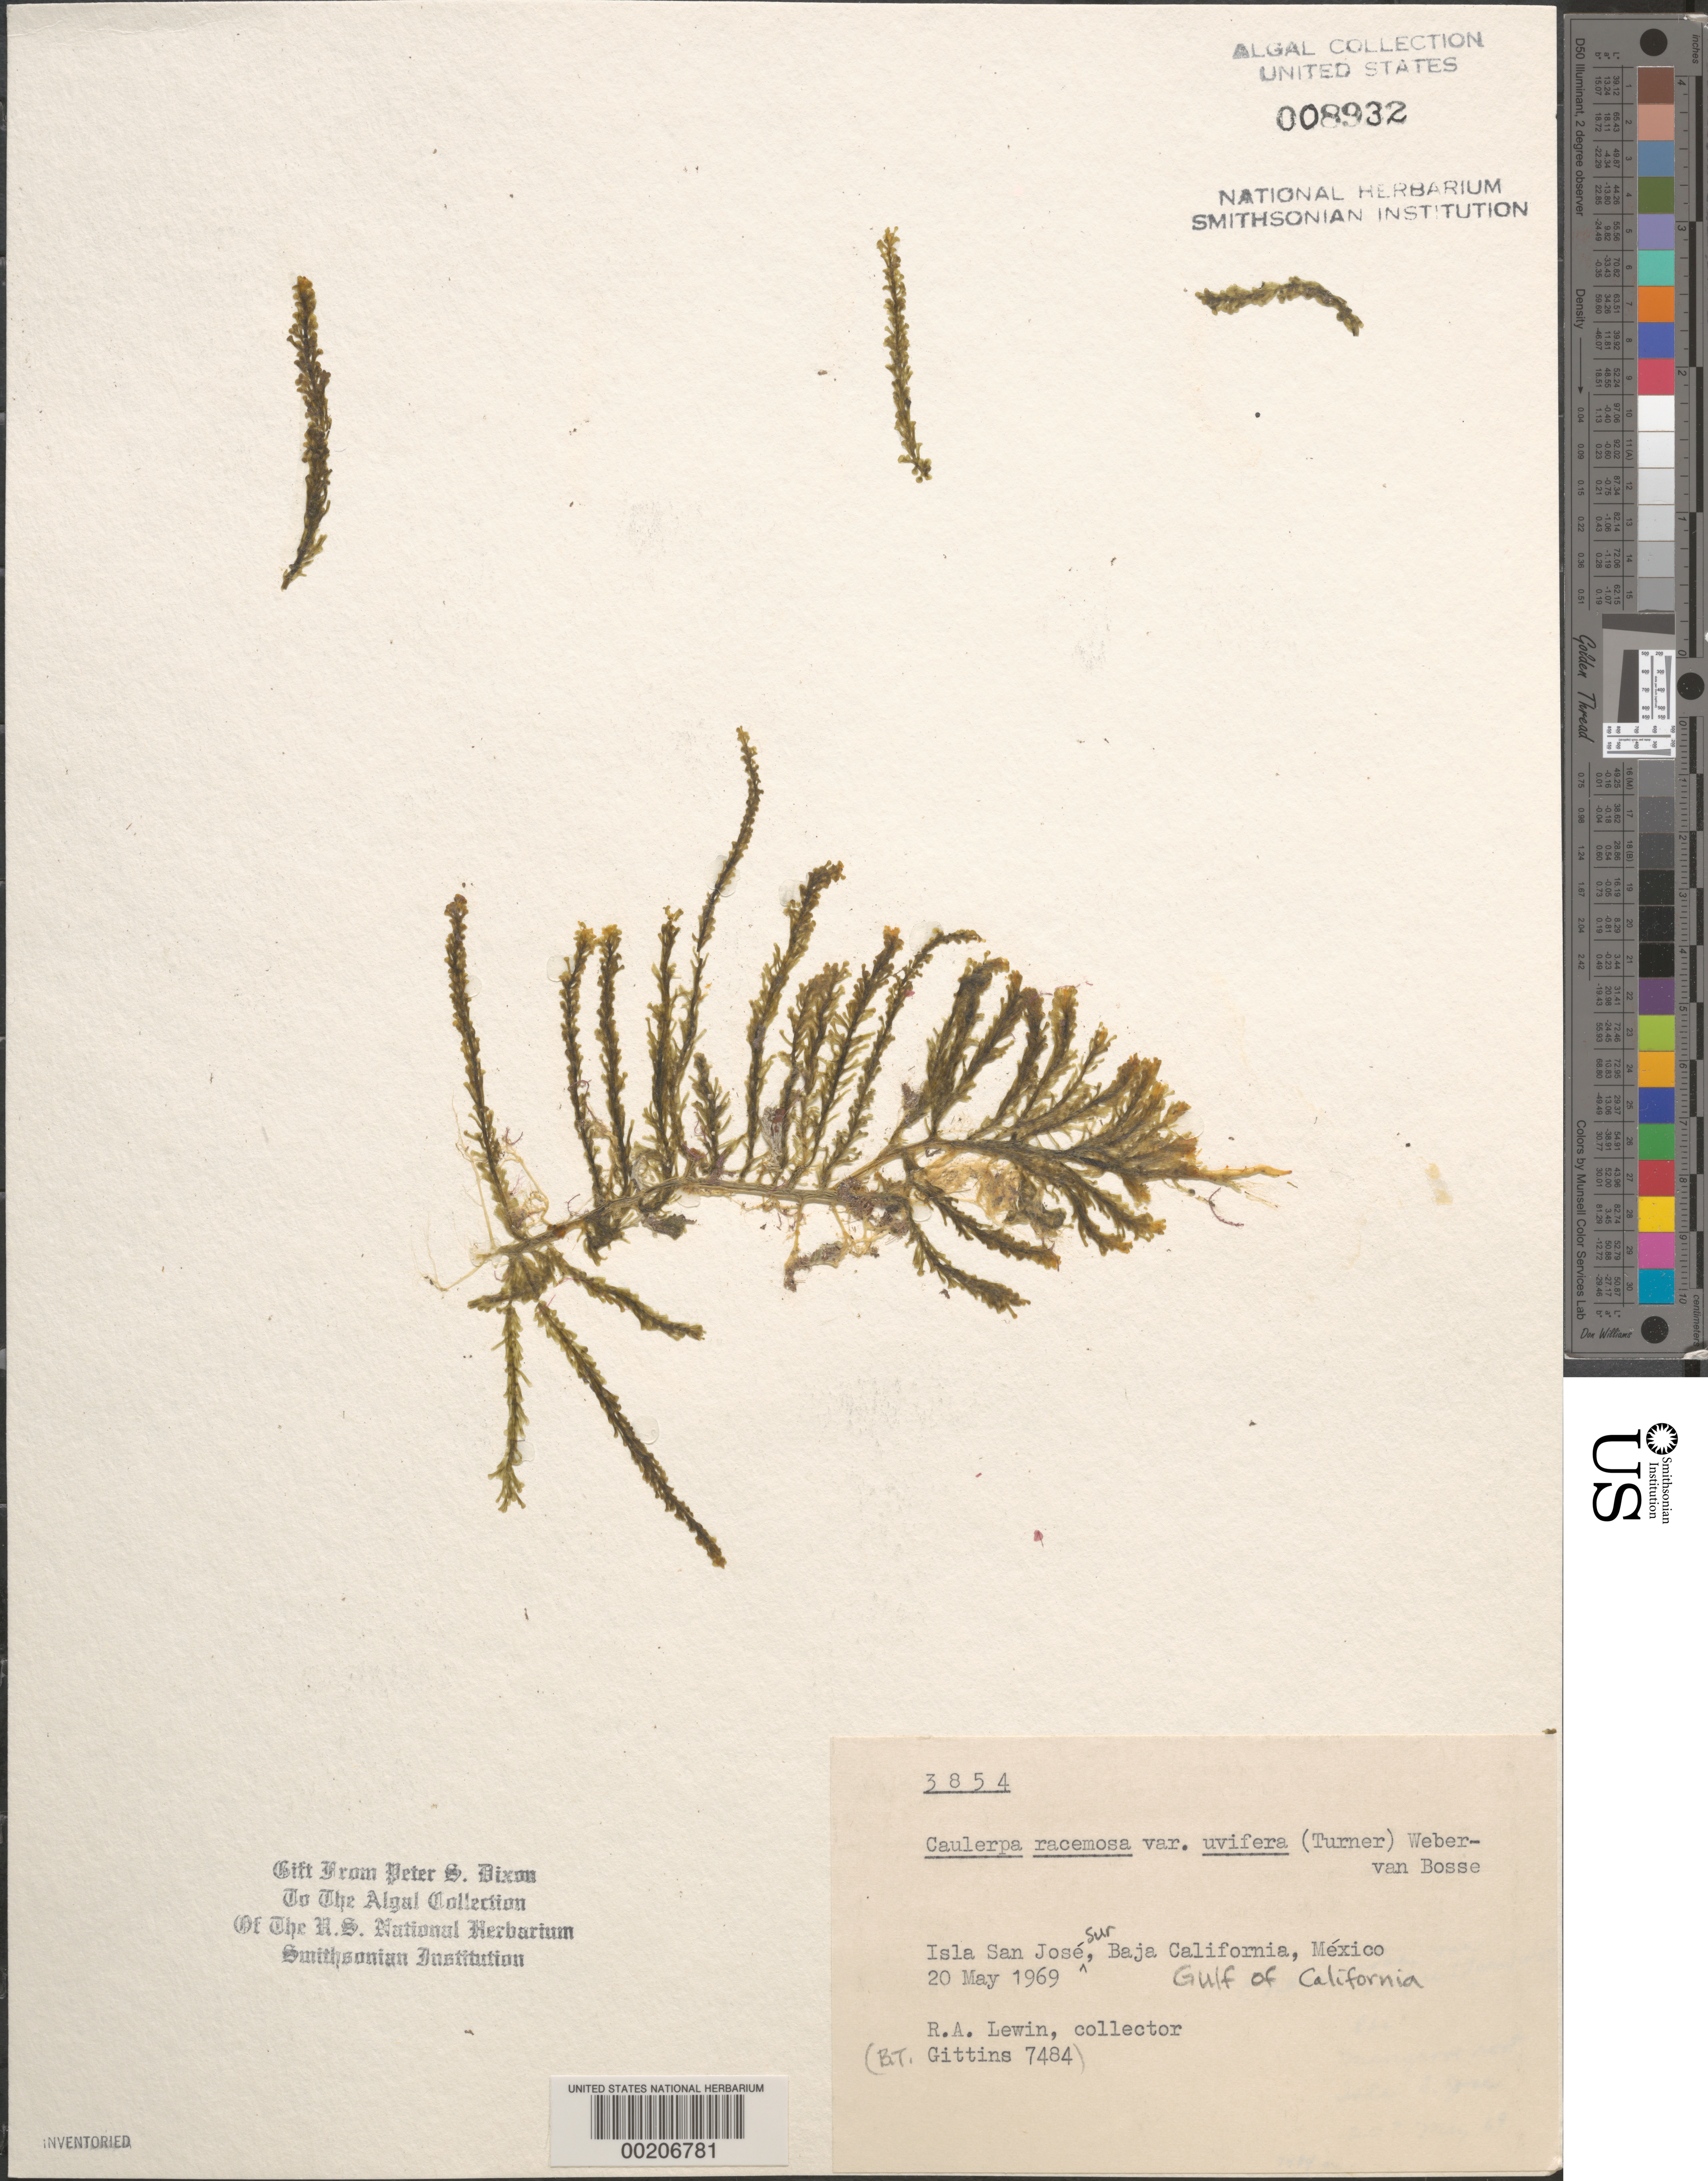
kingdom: Plantae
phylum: Chlorophyta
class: Ulvophyceae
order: Bryopsidales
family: Caulerpaceae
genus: Caulerpa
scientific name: Caulerpa racemosa var. uvifera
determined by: Dixon, P. S.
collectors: R. Lewin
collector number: BTG 7484 & PSD 3854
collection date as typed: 20 May 1969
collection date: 1969-05-20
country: Mexico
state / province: Baja California Sur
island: Isla San Jose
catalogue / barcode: US 8932